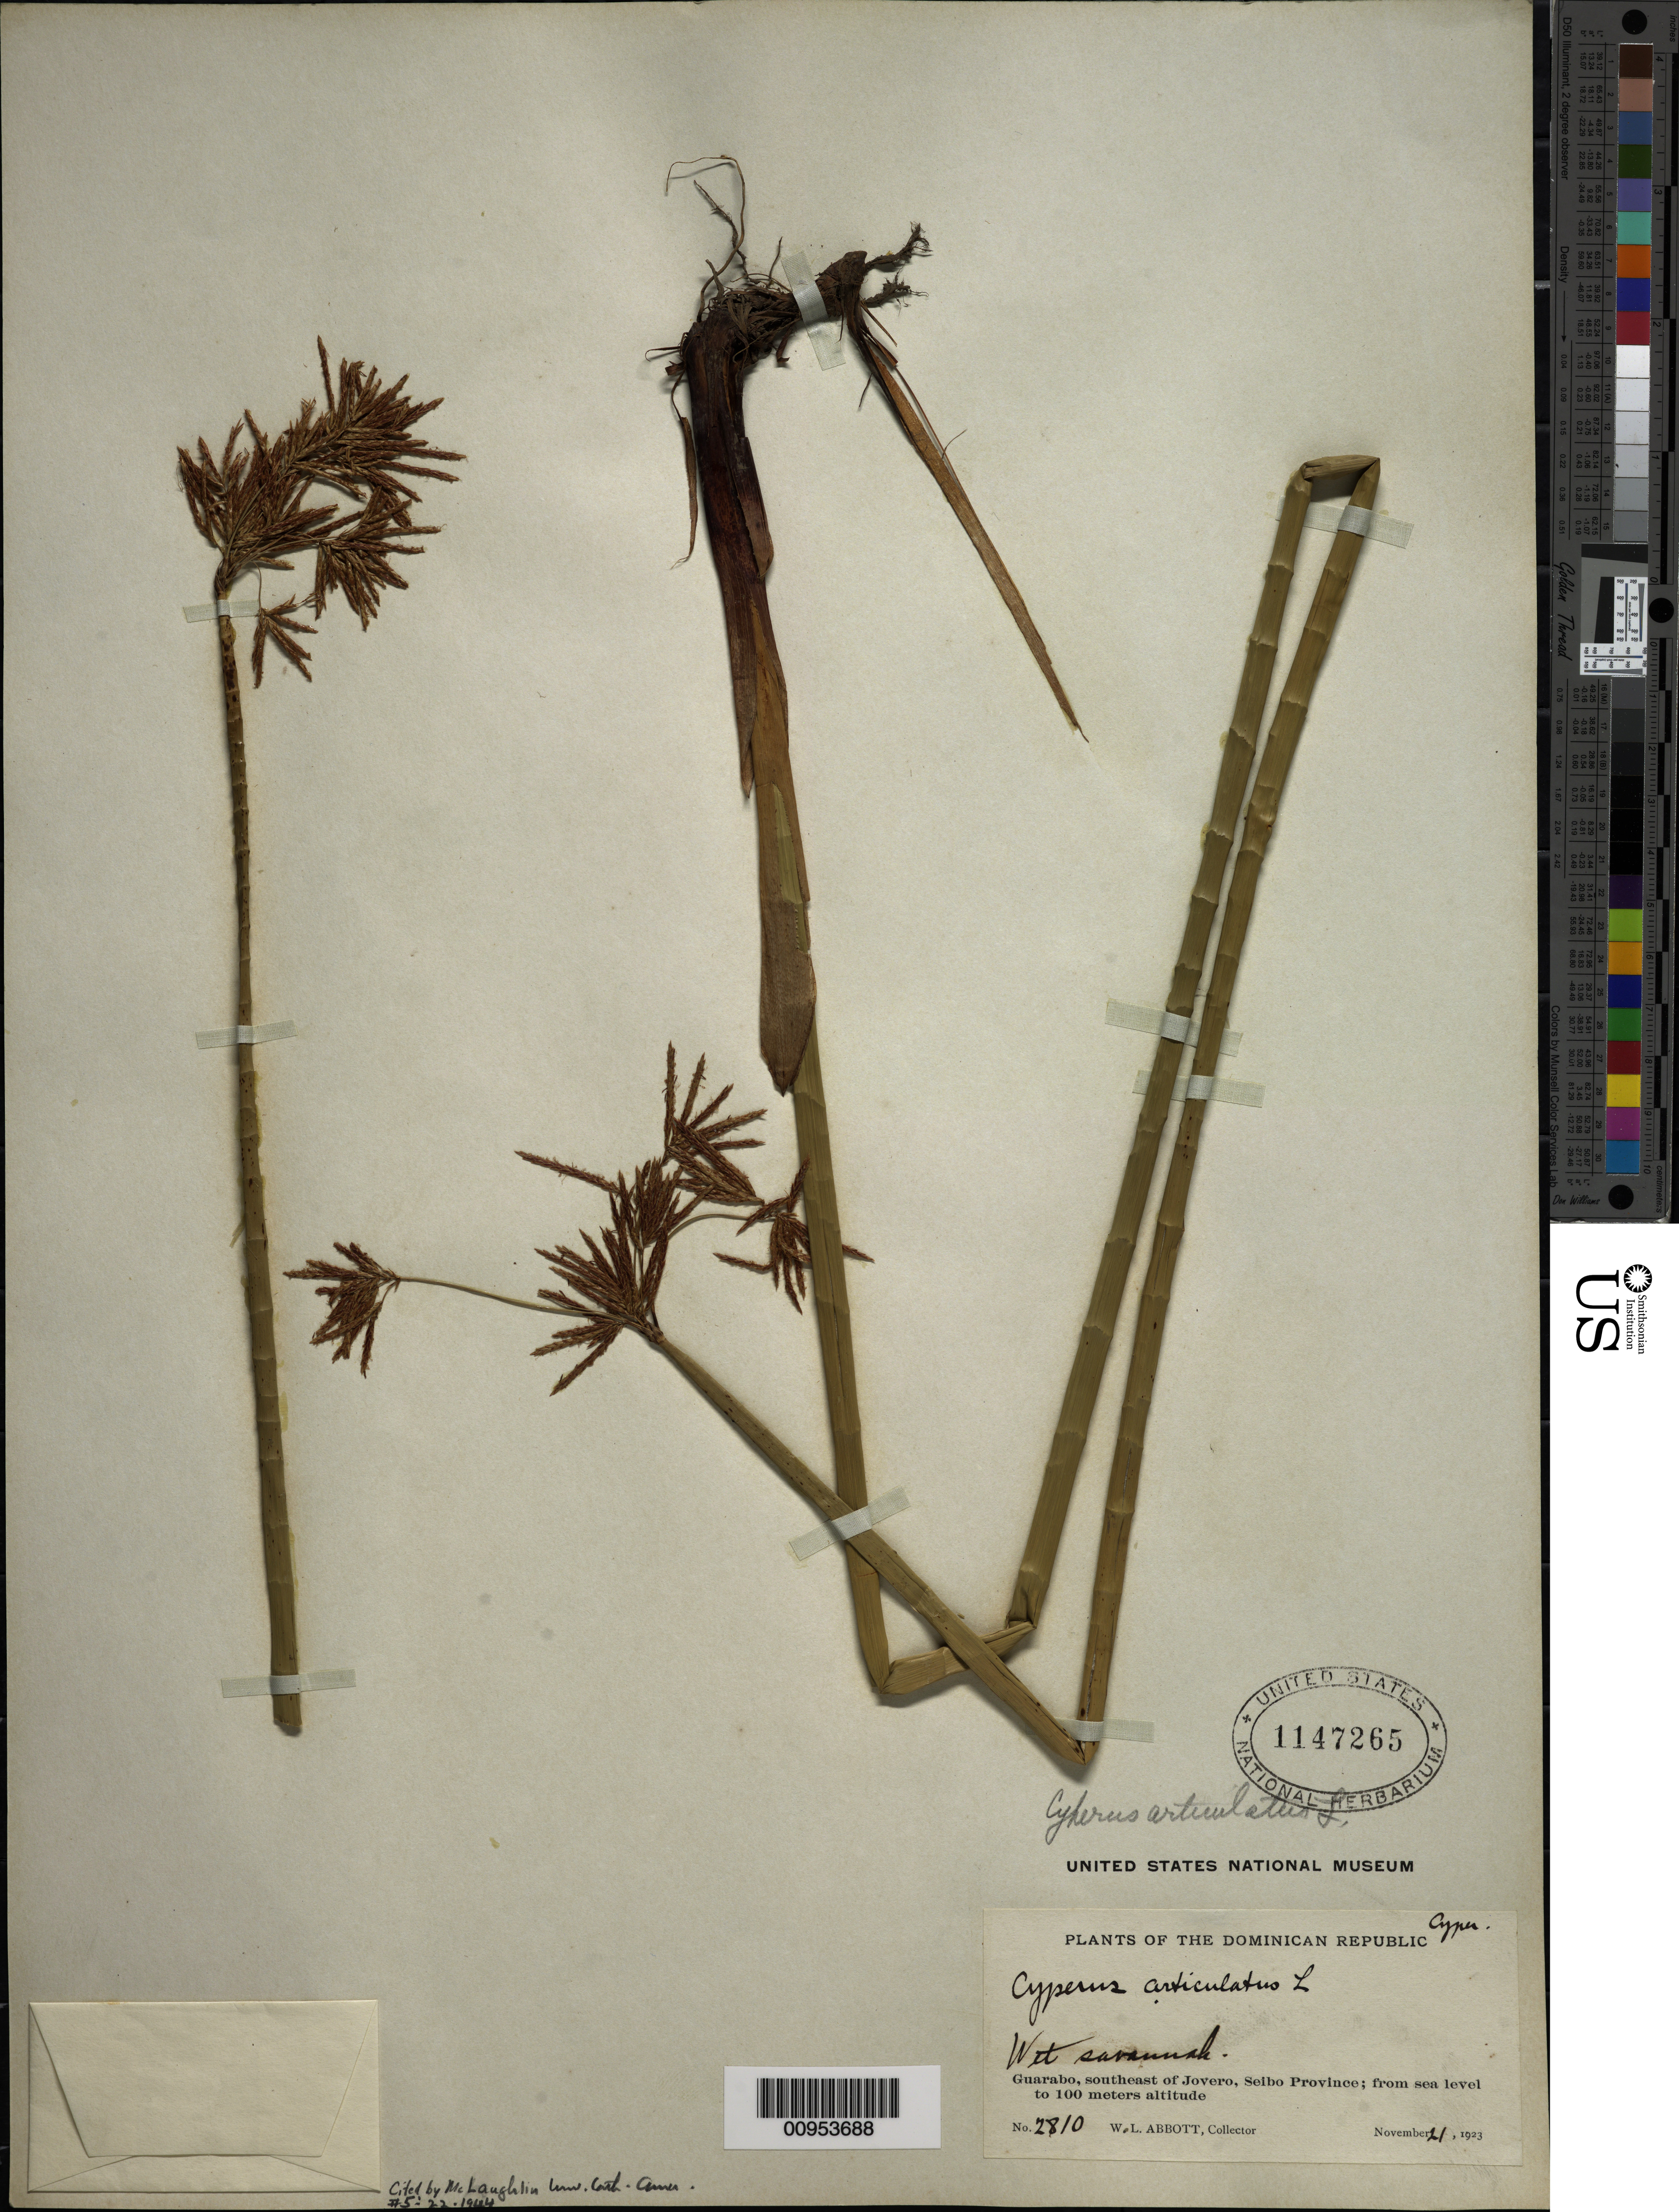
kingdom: Plantae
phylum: Tracheophyta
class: Liliopsida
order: Poales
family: Cyperaceae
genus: Cyperus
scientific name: Cyperus articulatus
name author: L.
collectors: W. L. Abbott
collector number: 2810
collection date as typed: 21 Nov 1923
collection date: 1923-11-21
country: Dominican Republic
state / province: El Seibo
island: Hispaniola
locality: Guarabo, SE of Jovero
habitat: Wet savannah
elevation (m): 0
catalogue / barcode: US 1147265